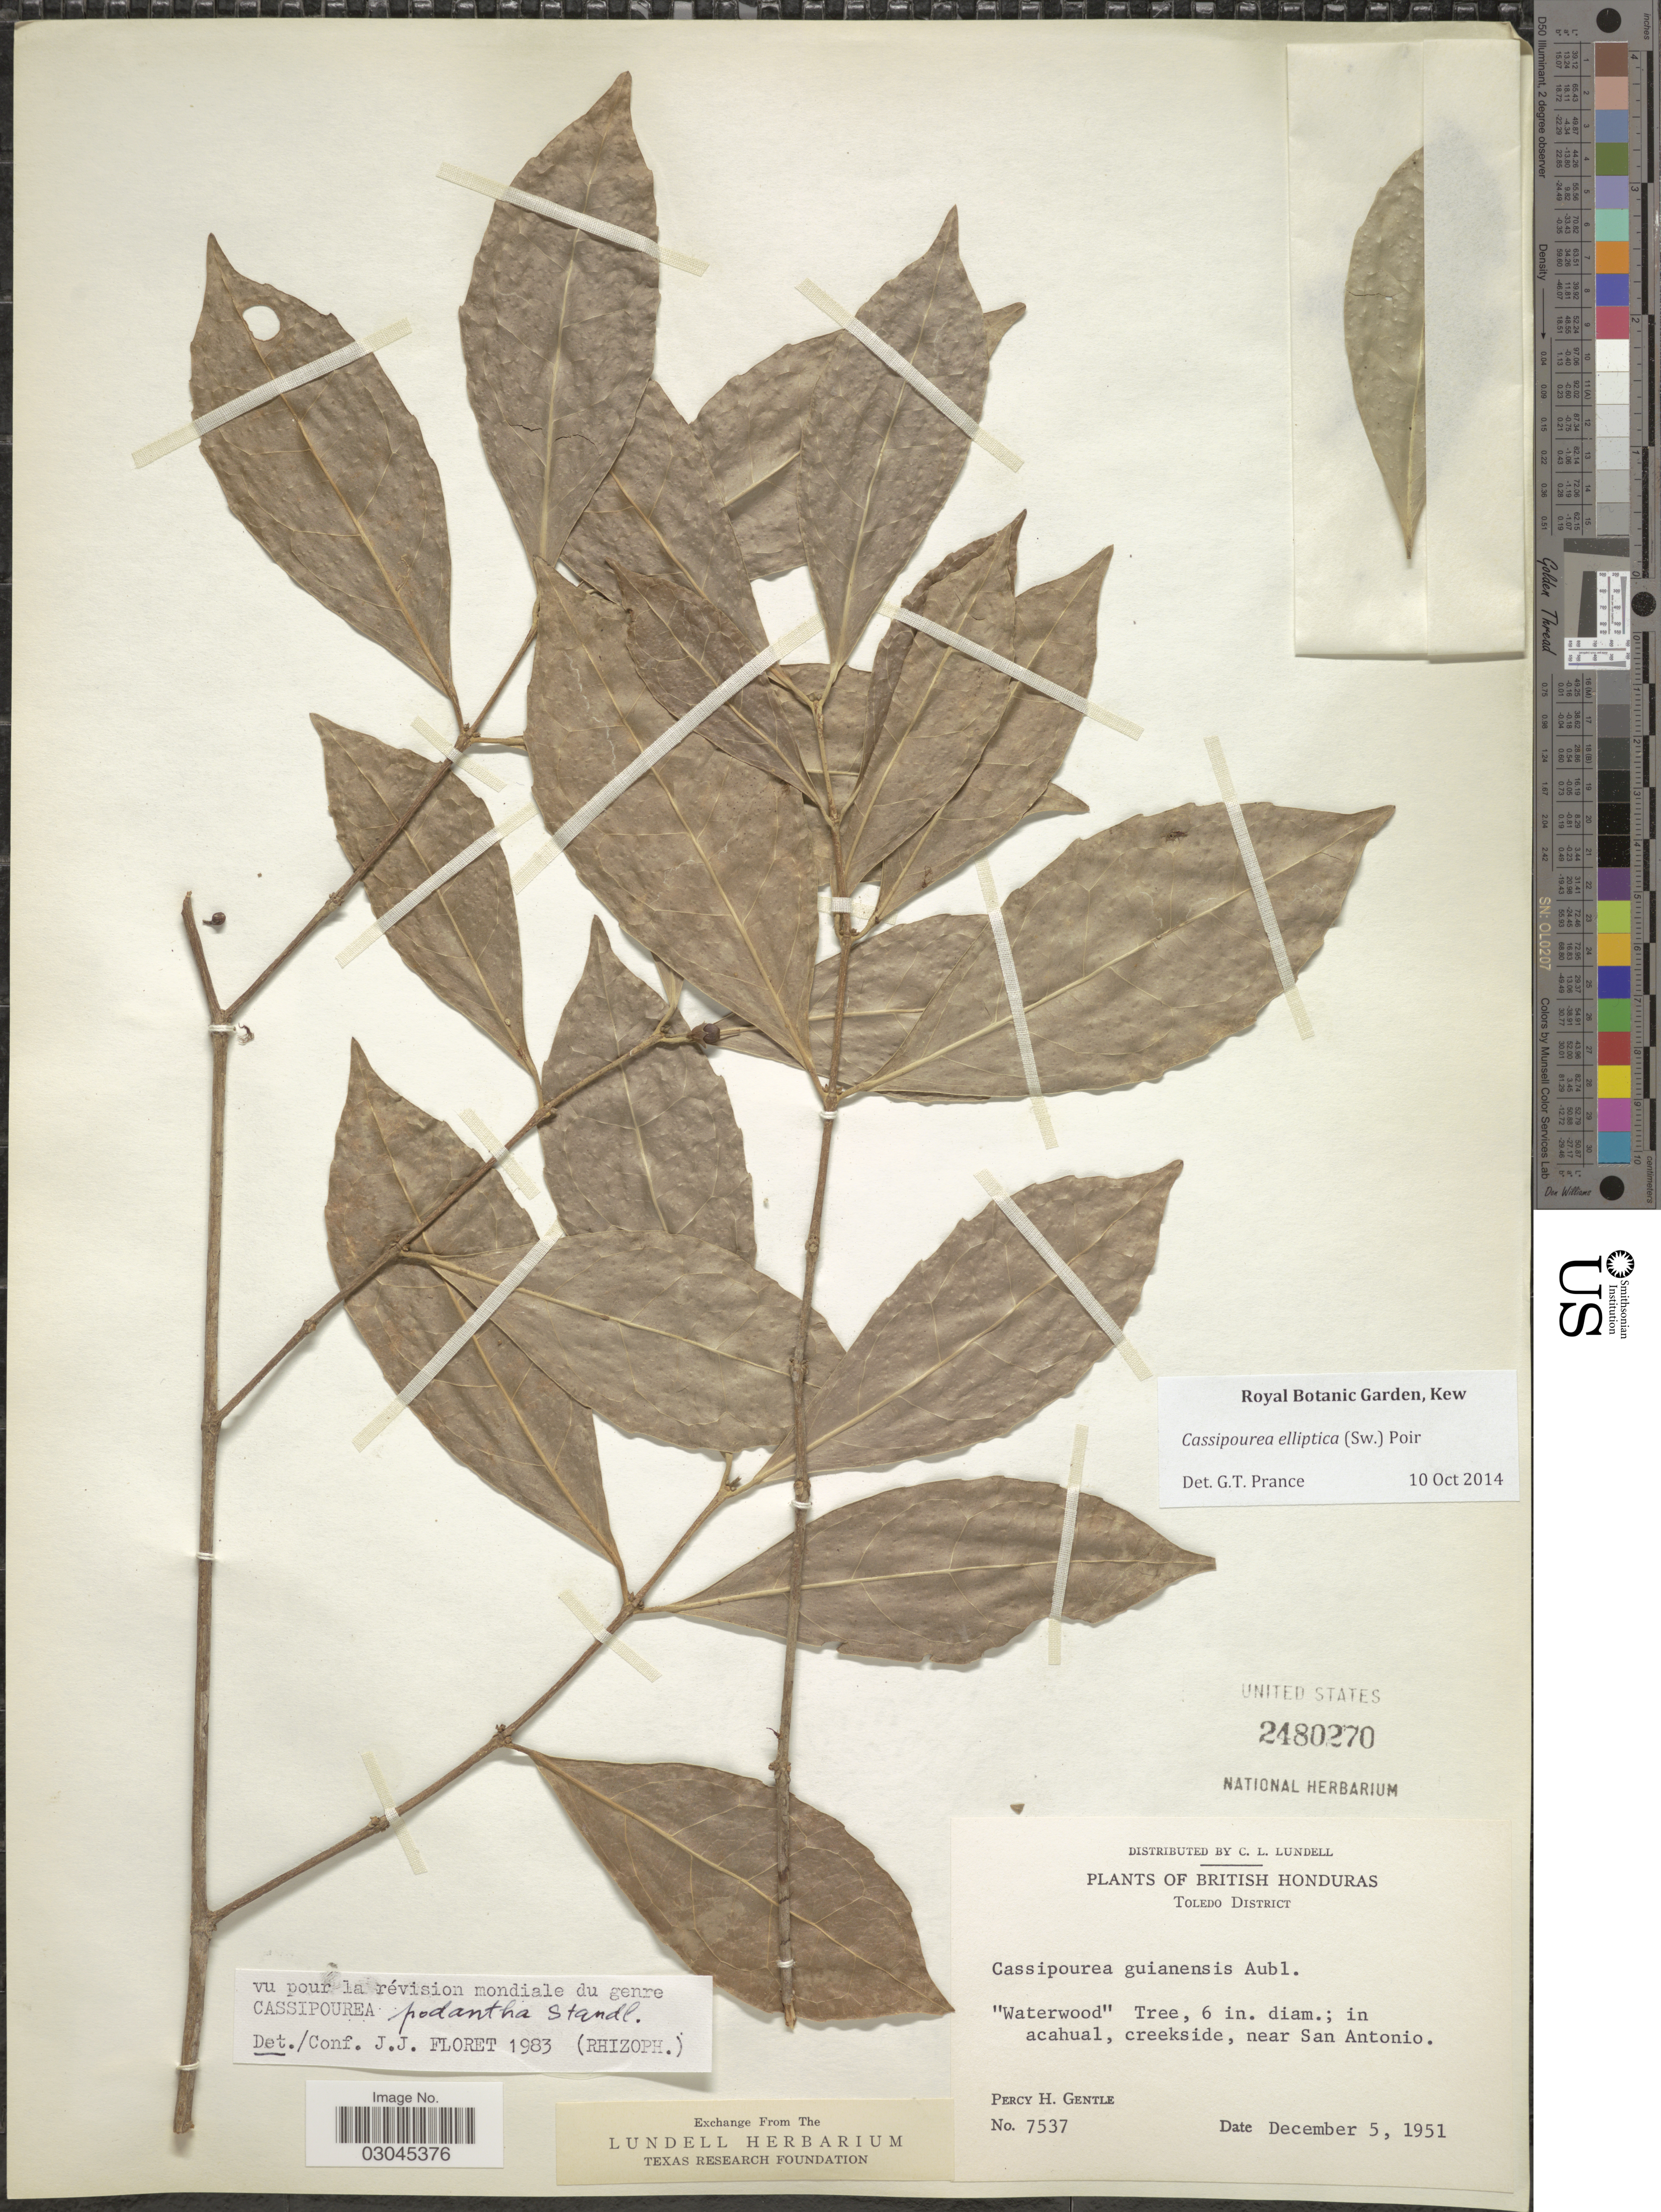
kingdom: Plantae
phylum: Tracheophyta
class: Magnoliopsida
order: Malpighiales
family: Rhizophoraceae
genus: Cassipourea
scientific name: Cassipourea elliptica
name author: (Sw.) Poir.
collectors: P. H. Gentle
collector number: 7537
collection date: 1951-12-05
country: Belize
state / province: Toledo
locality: British Honduras. Toledo District. "Waterwood"; in acahual, creekside, near San Antonio.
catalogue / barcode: US 2480270